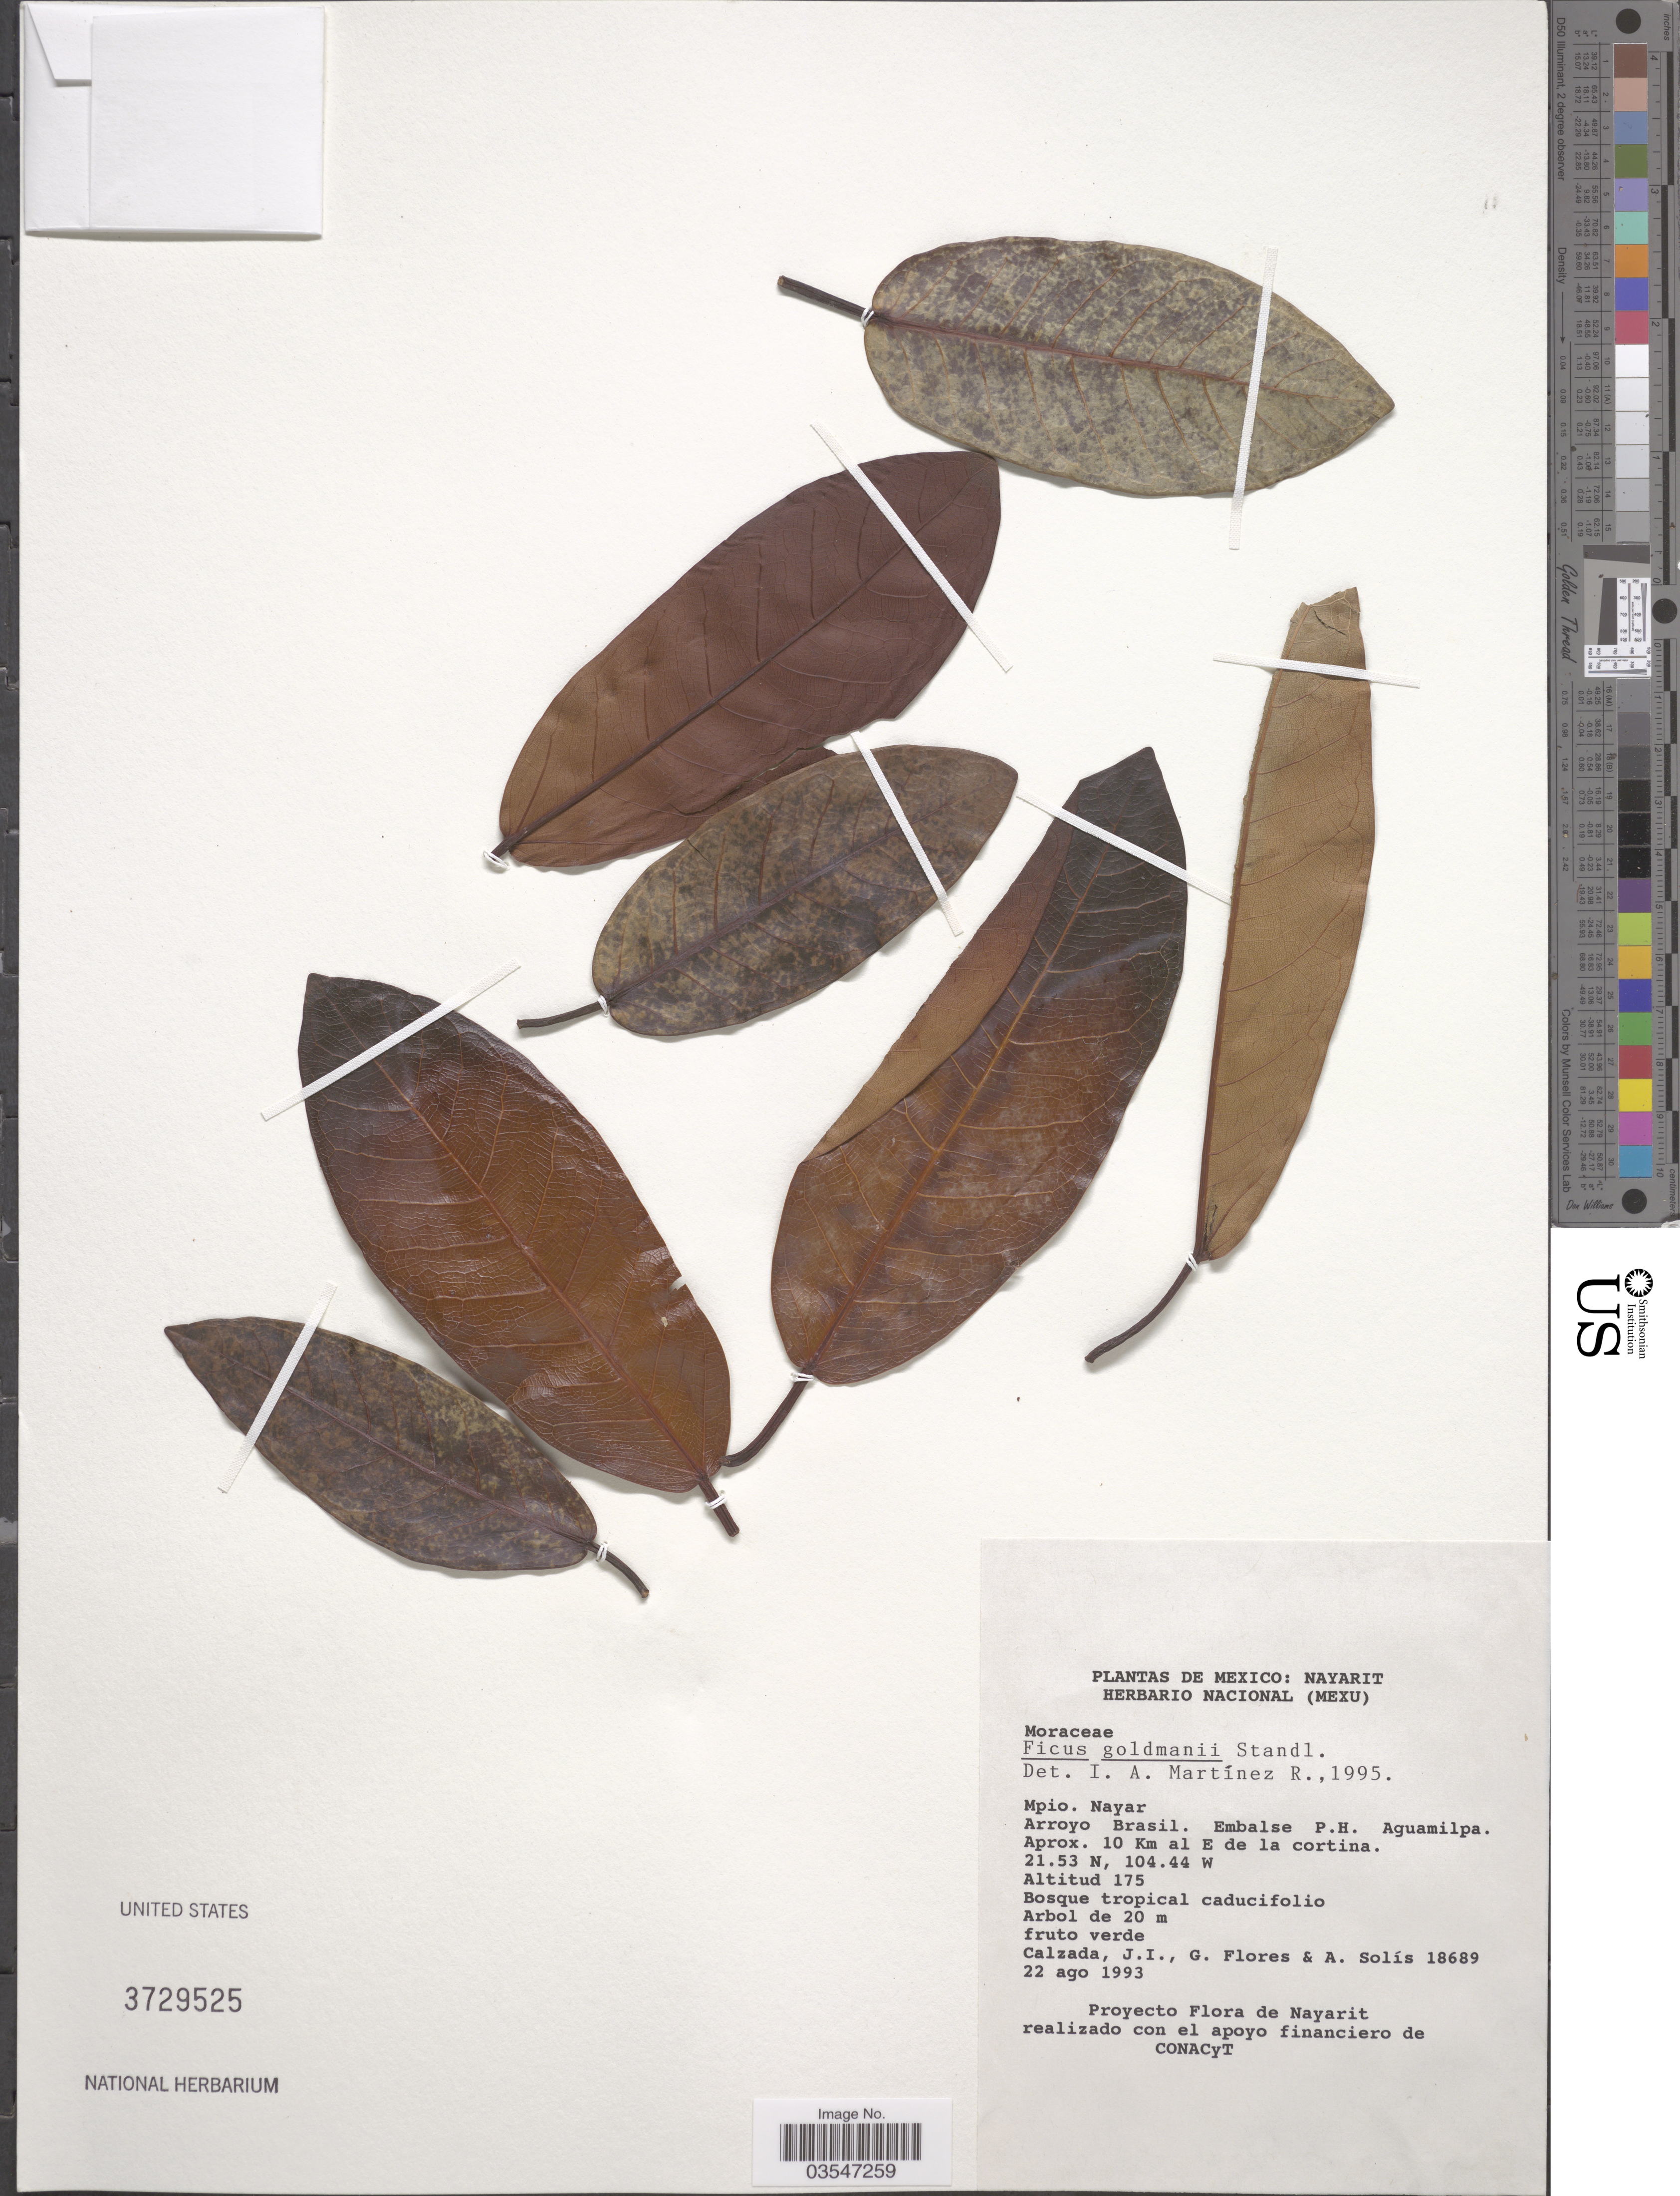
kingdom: Plantae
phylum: Tracheophyta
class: Magnoliopsida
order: Rosales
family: Moraceae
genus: Ficus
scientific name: Ficus goldmanii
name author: Standl.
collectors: J. I. Calzada, G. Flores F. & A. Solis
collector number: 18689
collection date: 1993-08-22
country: Mexico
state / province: Nayarit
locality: Mpio. Nayar. Arroyo Brasil. Embalse P.H. Aguamilpa. Approx. 10 Km al E de la cortina.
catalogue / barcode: US 3729525